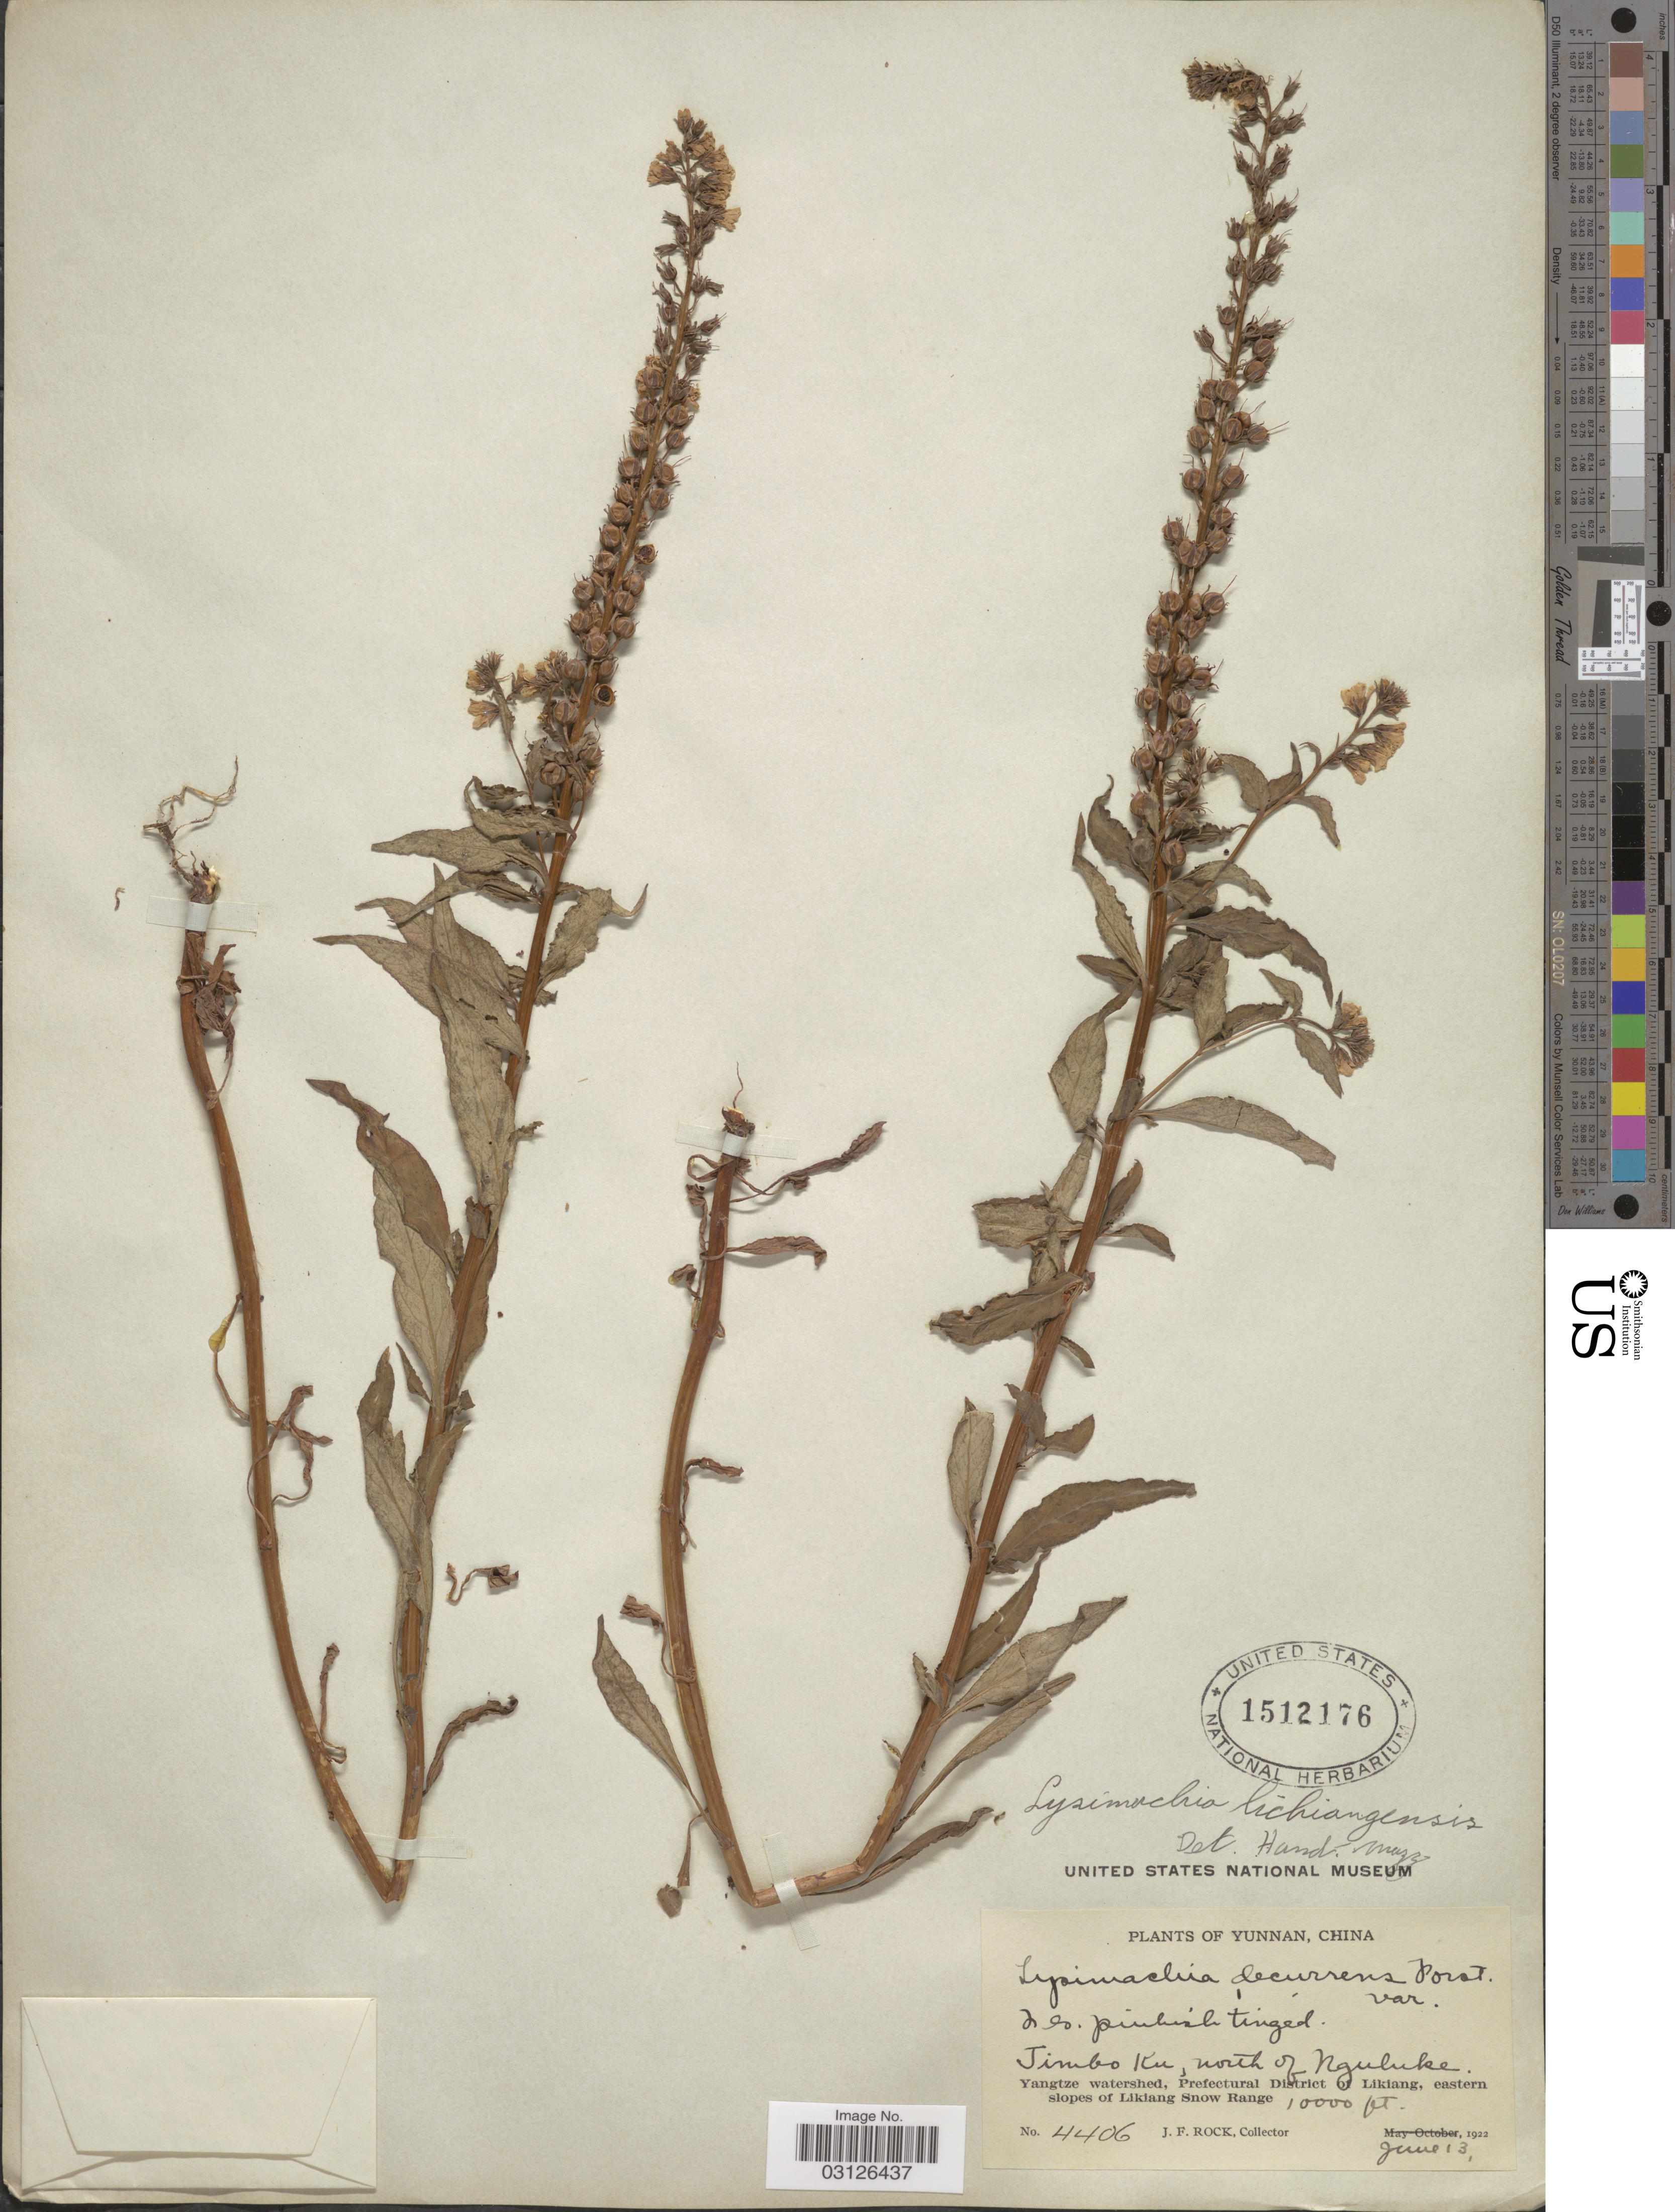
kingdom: Plantae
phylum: Tracheophyta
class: Magnoliopsida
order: Ericales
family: Primulaceae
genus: Lysimachia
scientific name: Lysimachia lichiangensis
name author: Forrest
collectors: J. Rock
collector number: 4406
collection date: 1922-06-13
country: China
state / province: Yunnan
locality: Timbo Ku, north of Nguluke. Yangtze watershed, Prefectural District of Likiang, eastern slopes of Likiang Snow Range.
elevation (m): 3048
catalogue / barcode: US 1512176